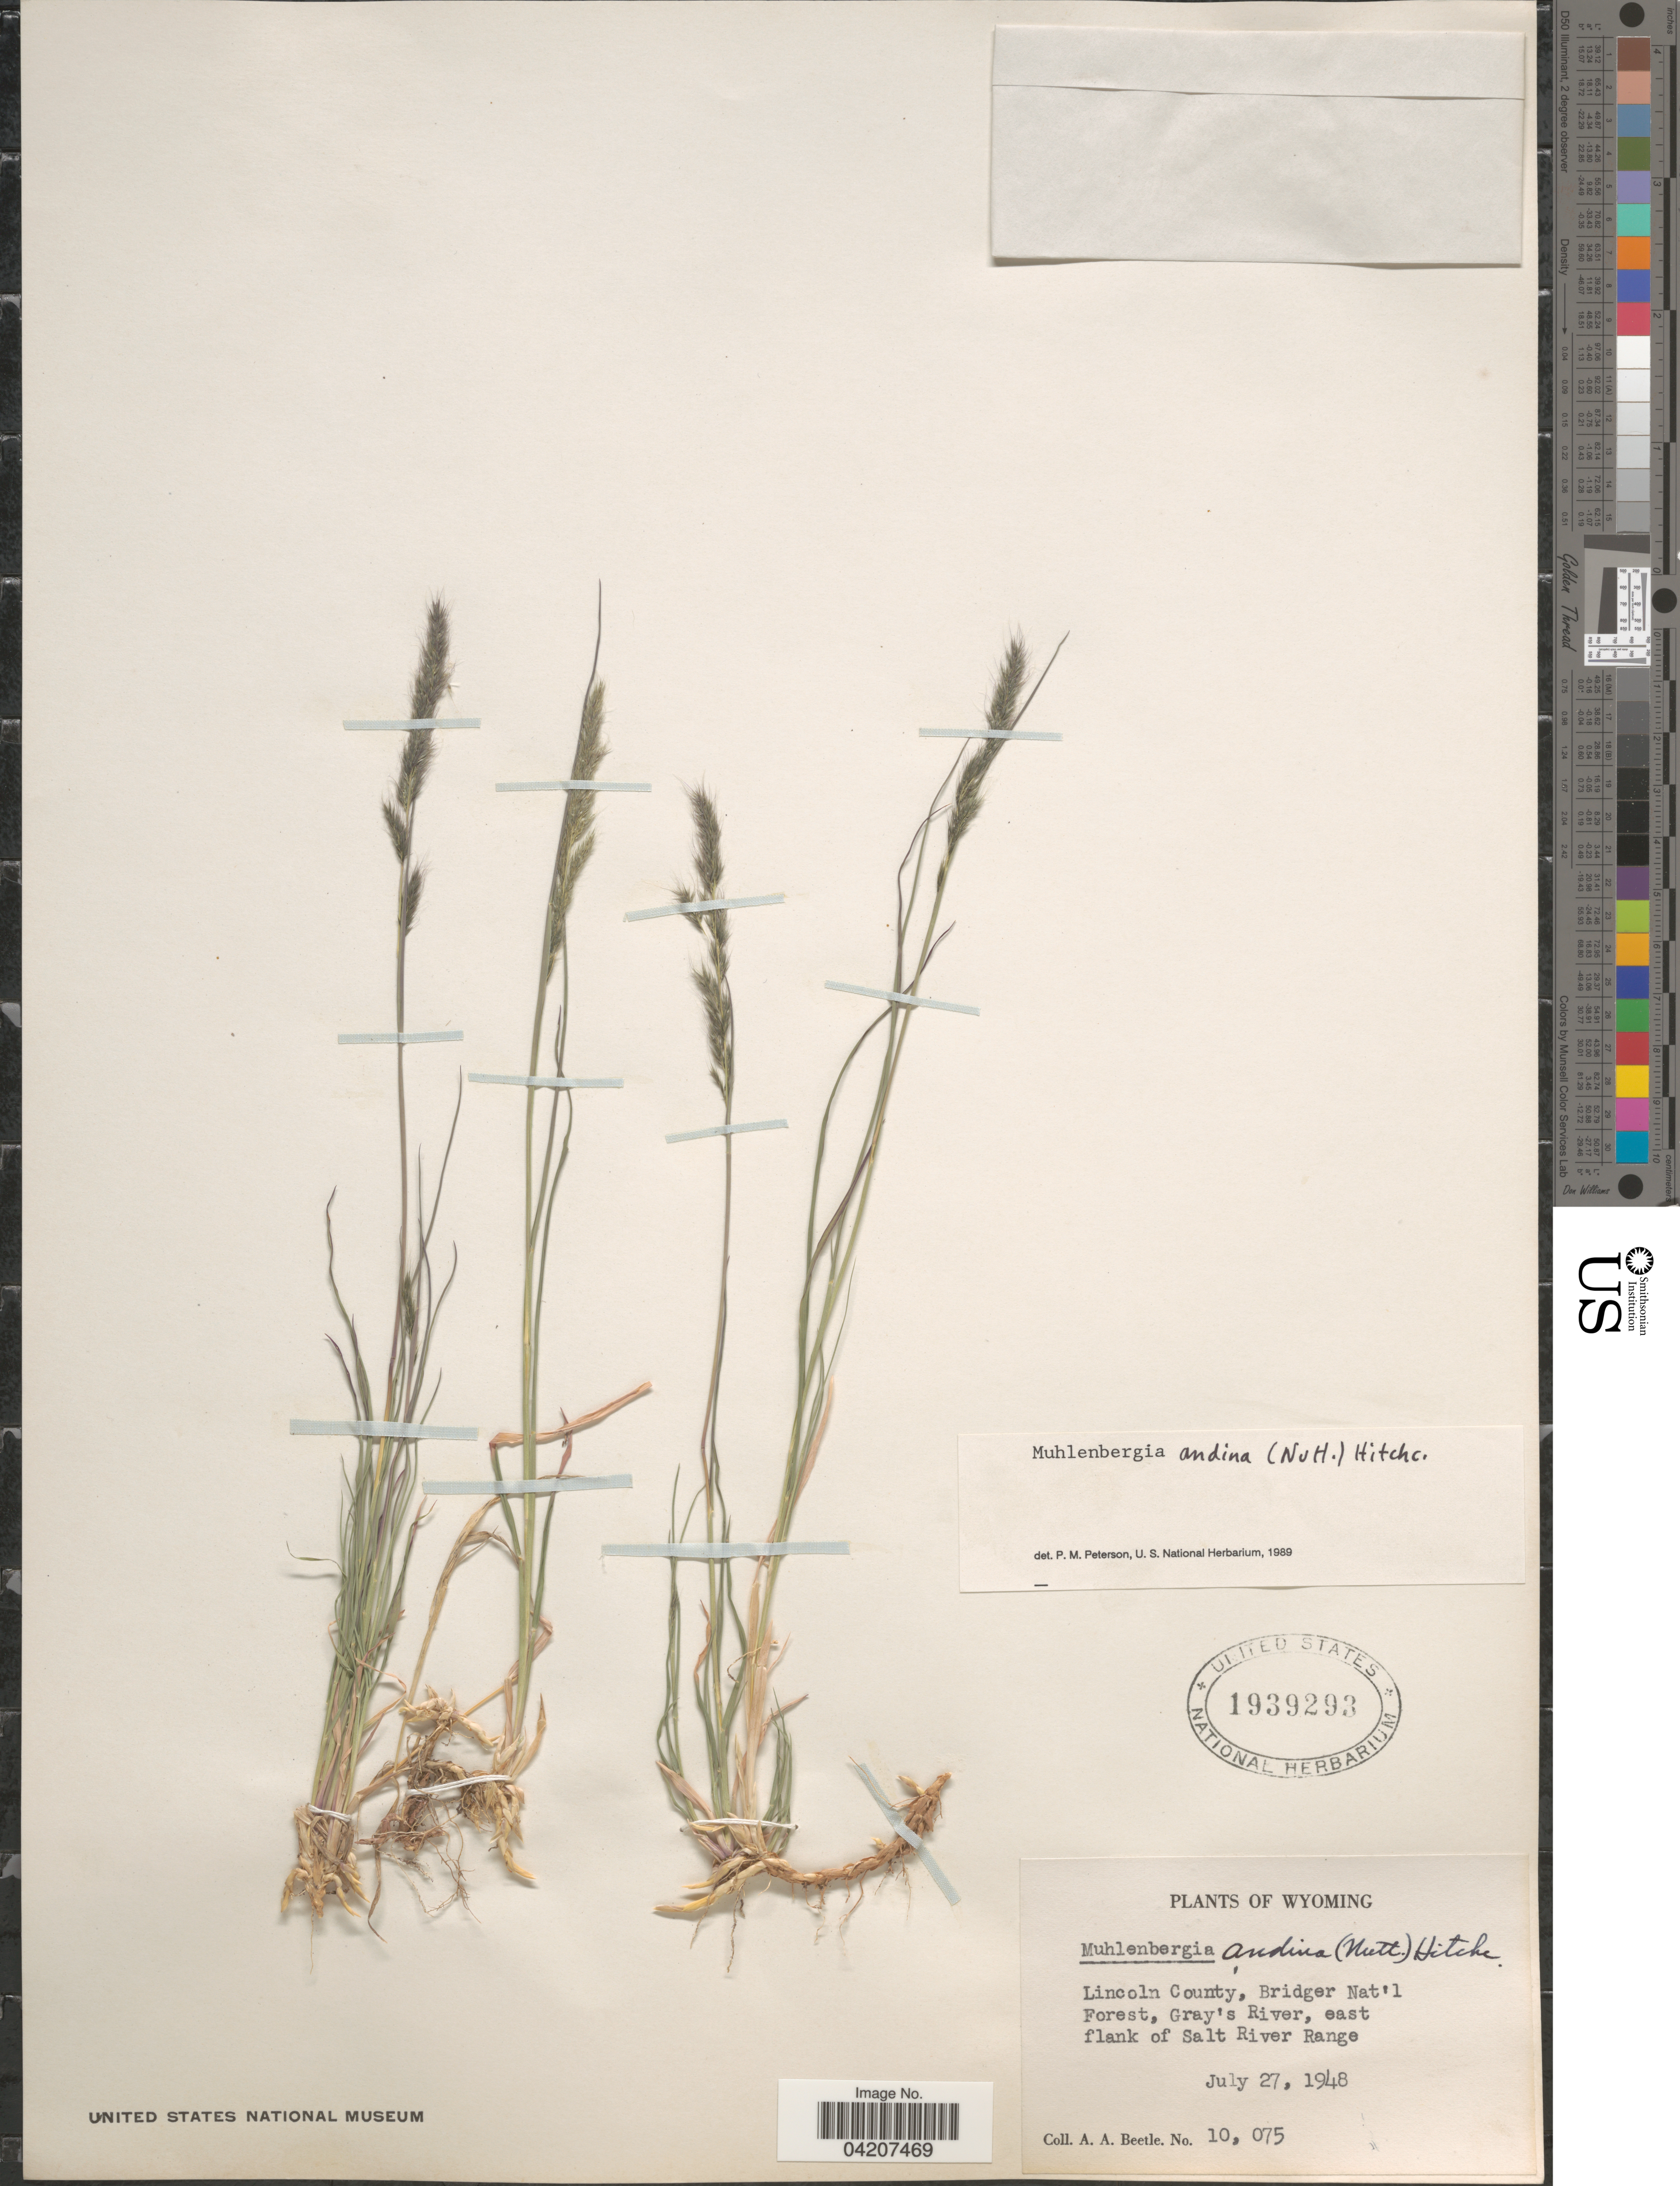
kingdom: Plantae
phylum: Tracheophyta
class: Liliopsida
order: Poales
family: Poaceae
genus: Muhlenbergia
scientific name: Muhlenbergia andina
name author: (Nutt.) Hitchc.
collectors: A. A. Beetle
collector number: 10075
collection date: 1948-07-27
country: United States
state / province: Wyoming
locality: Lincoln County, Bridger Nat'l Forest, Gray's River, east flank of Salt River Range.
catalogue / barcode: US 1939293